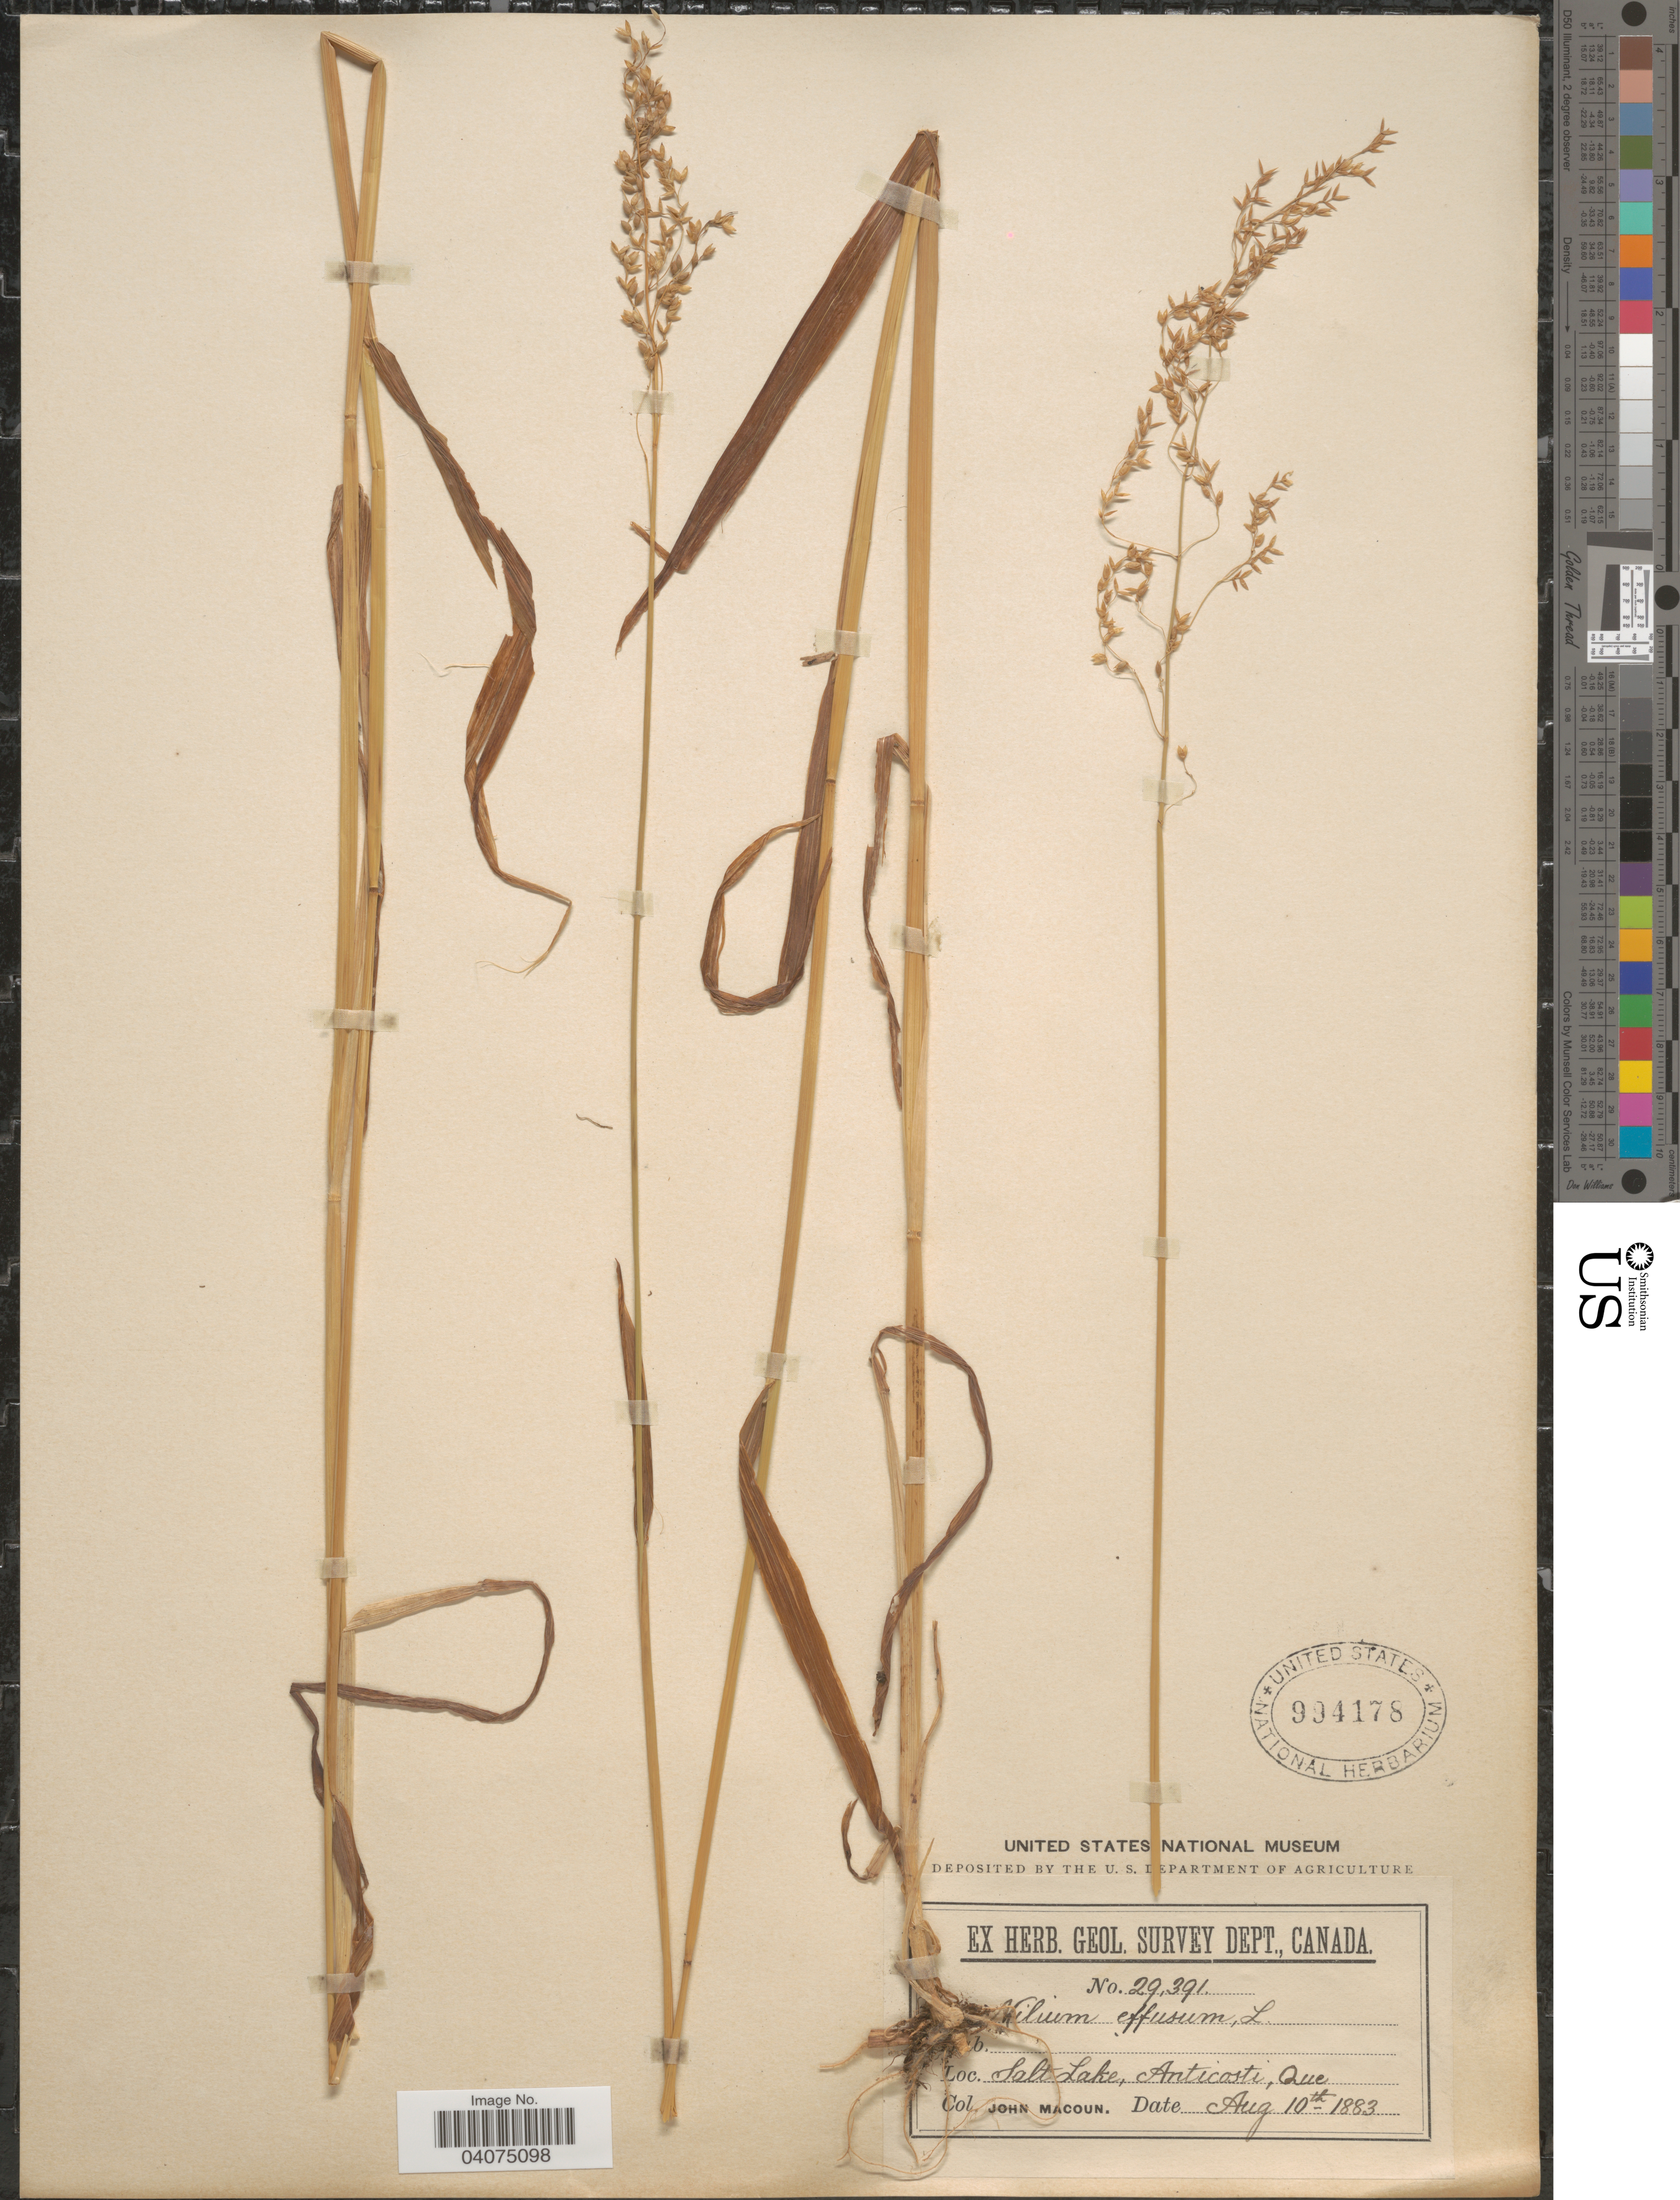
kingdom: Plantae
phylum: Tracheophyta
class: Liliopsida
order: Poales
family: Poaceae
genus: Milium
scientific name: Milium effusum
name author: L.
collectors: J. Macoun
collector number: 29391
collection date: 1883-08-10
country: Canada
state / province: Quebec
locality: Geol. Survey Dept. Salt Lake, Anticosti.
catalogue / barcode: US 994178